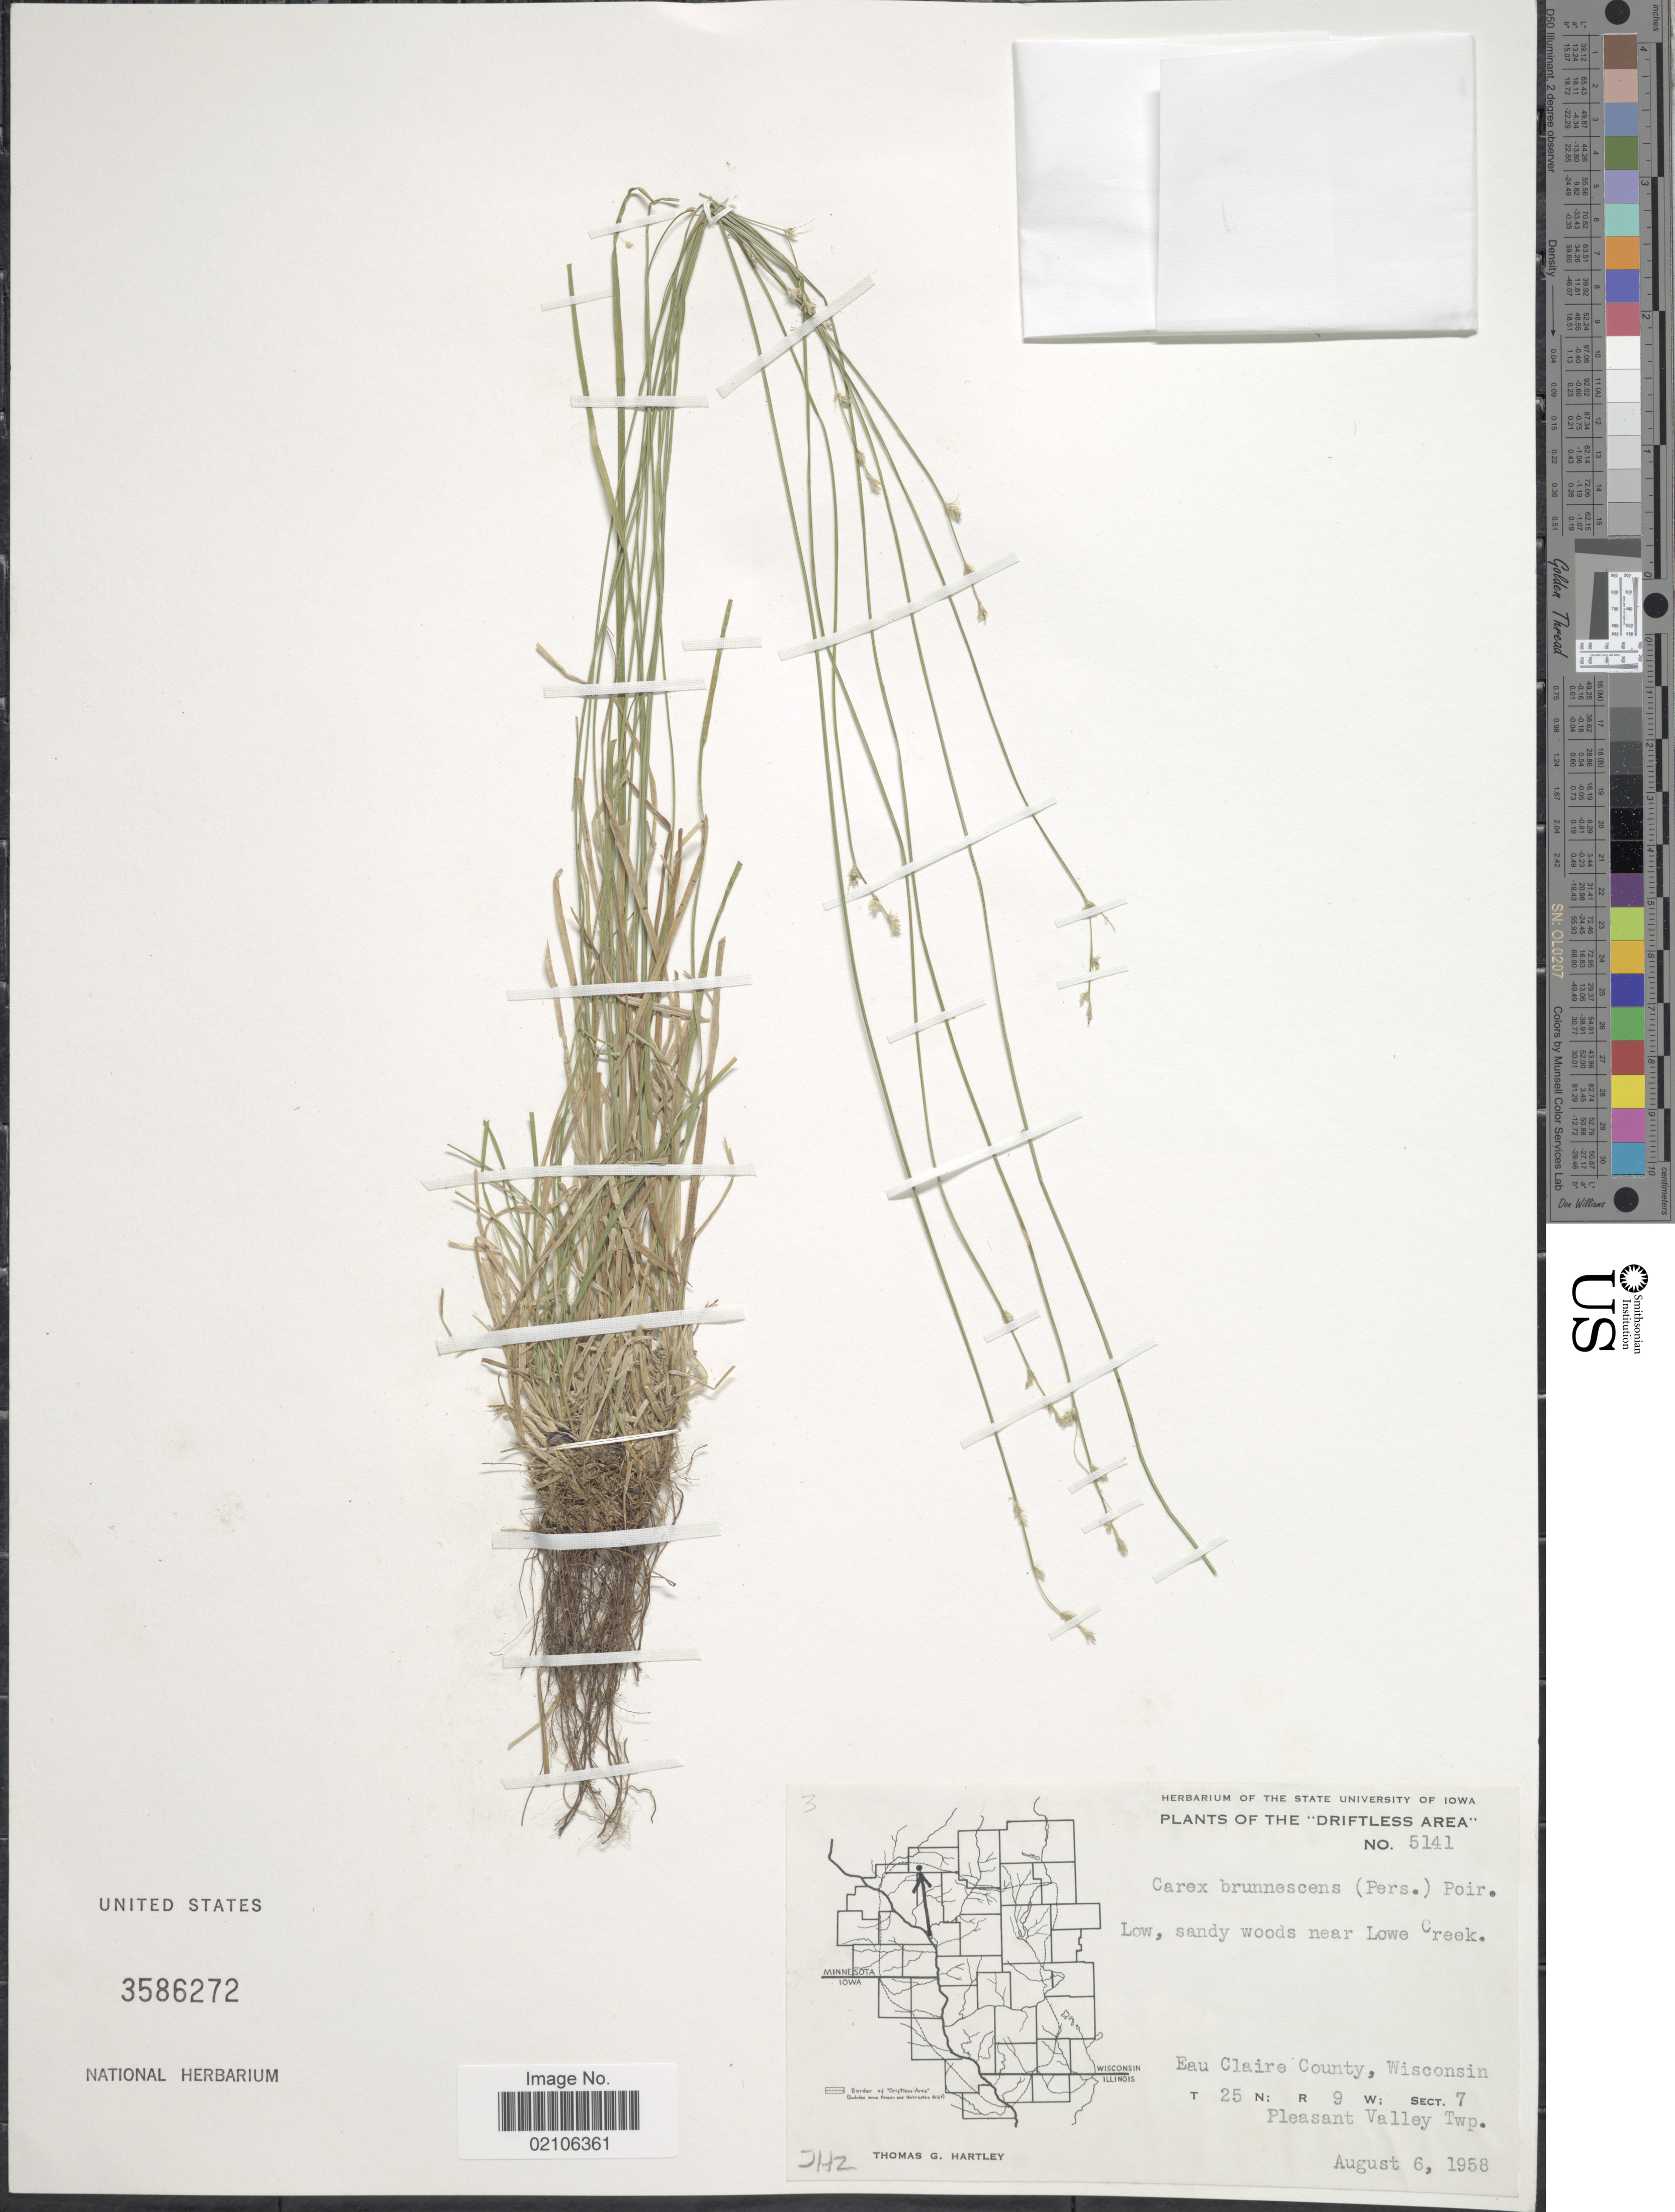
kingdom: Plantae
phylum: Tracheophyta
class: Liliopsida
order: Poales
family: Cyperaceae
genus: Carex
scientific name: Carex brunnescens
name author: (Pers.) Poir.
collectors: T. G. Hartley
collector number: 5141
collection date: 1958-08-06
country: United States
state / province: Wisconsin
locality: The "Driftless Area", near Lowe Creek, Eau Claire County, T 25 N; R 9 W; Sect. 7, Pleasant Valley Twp.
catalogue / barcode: US 3586272